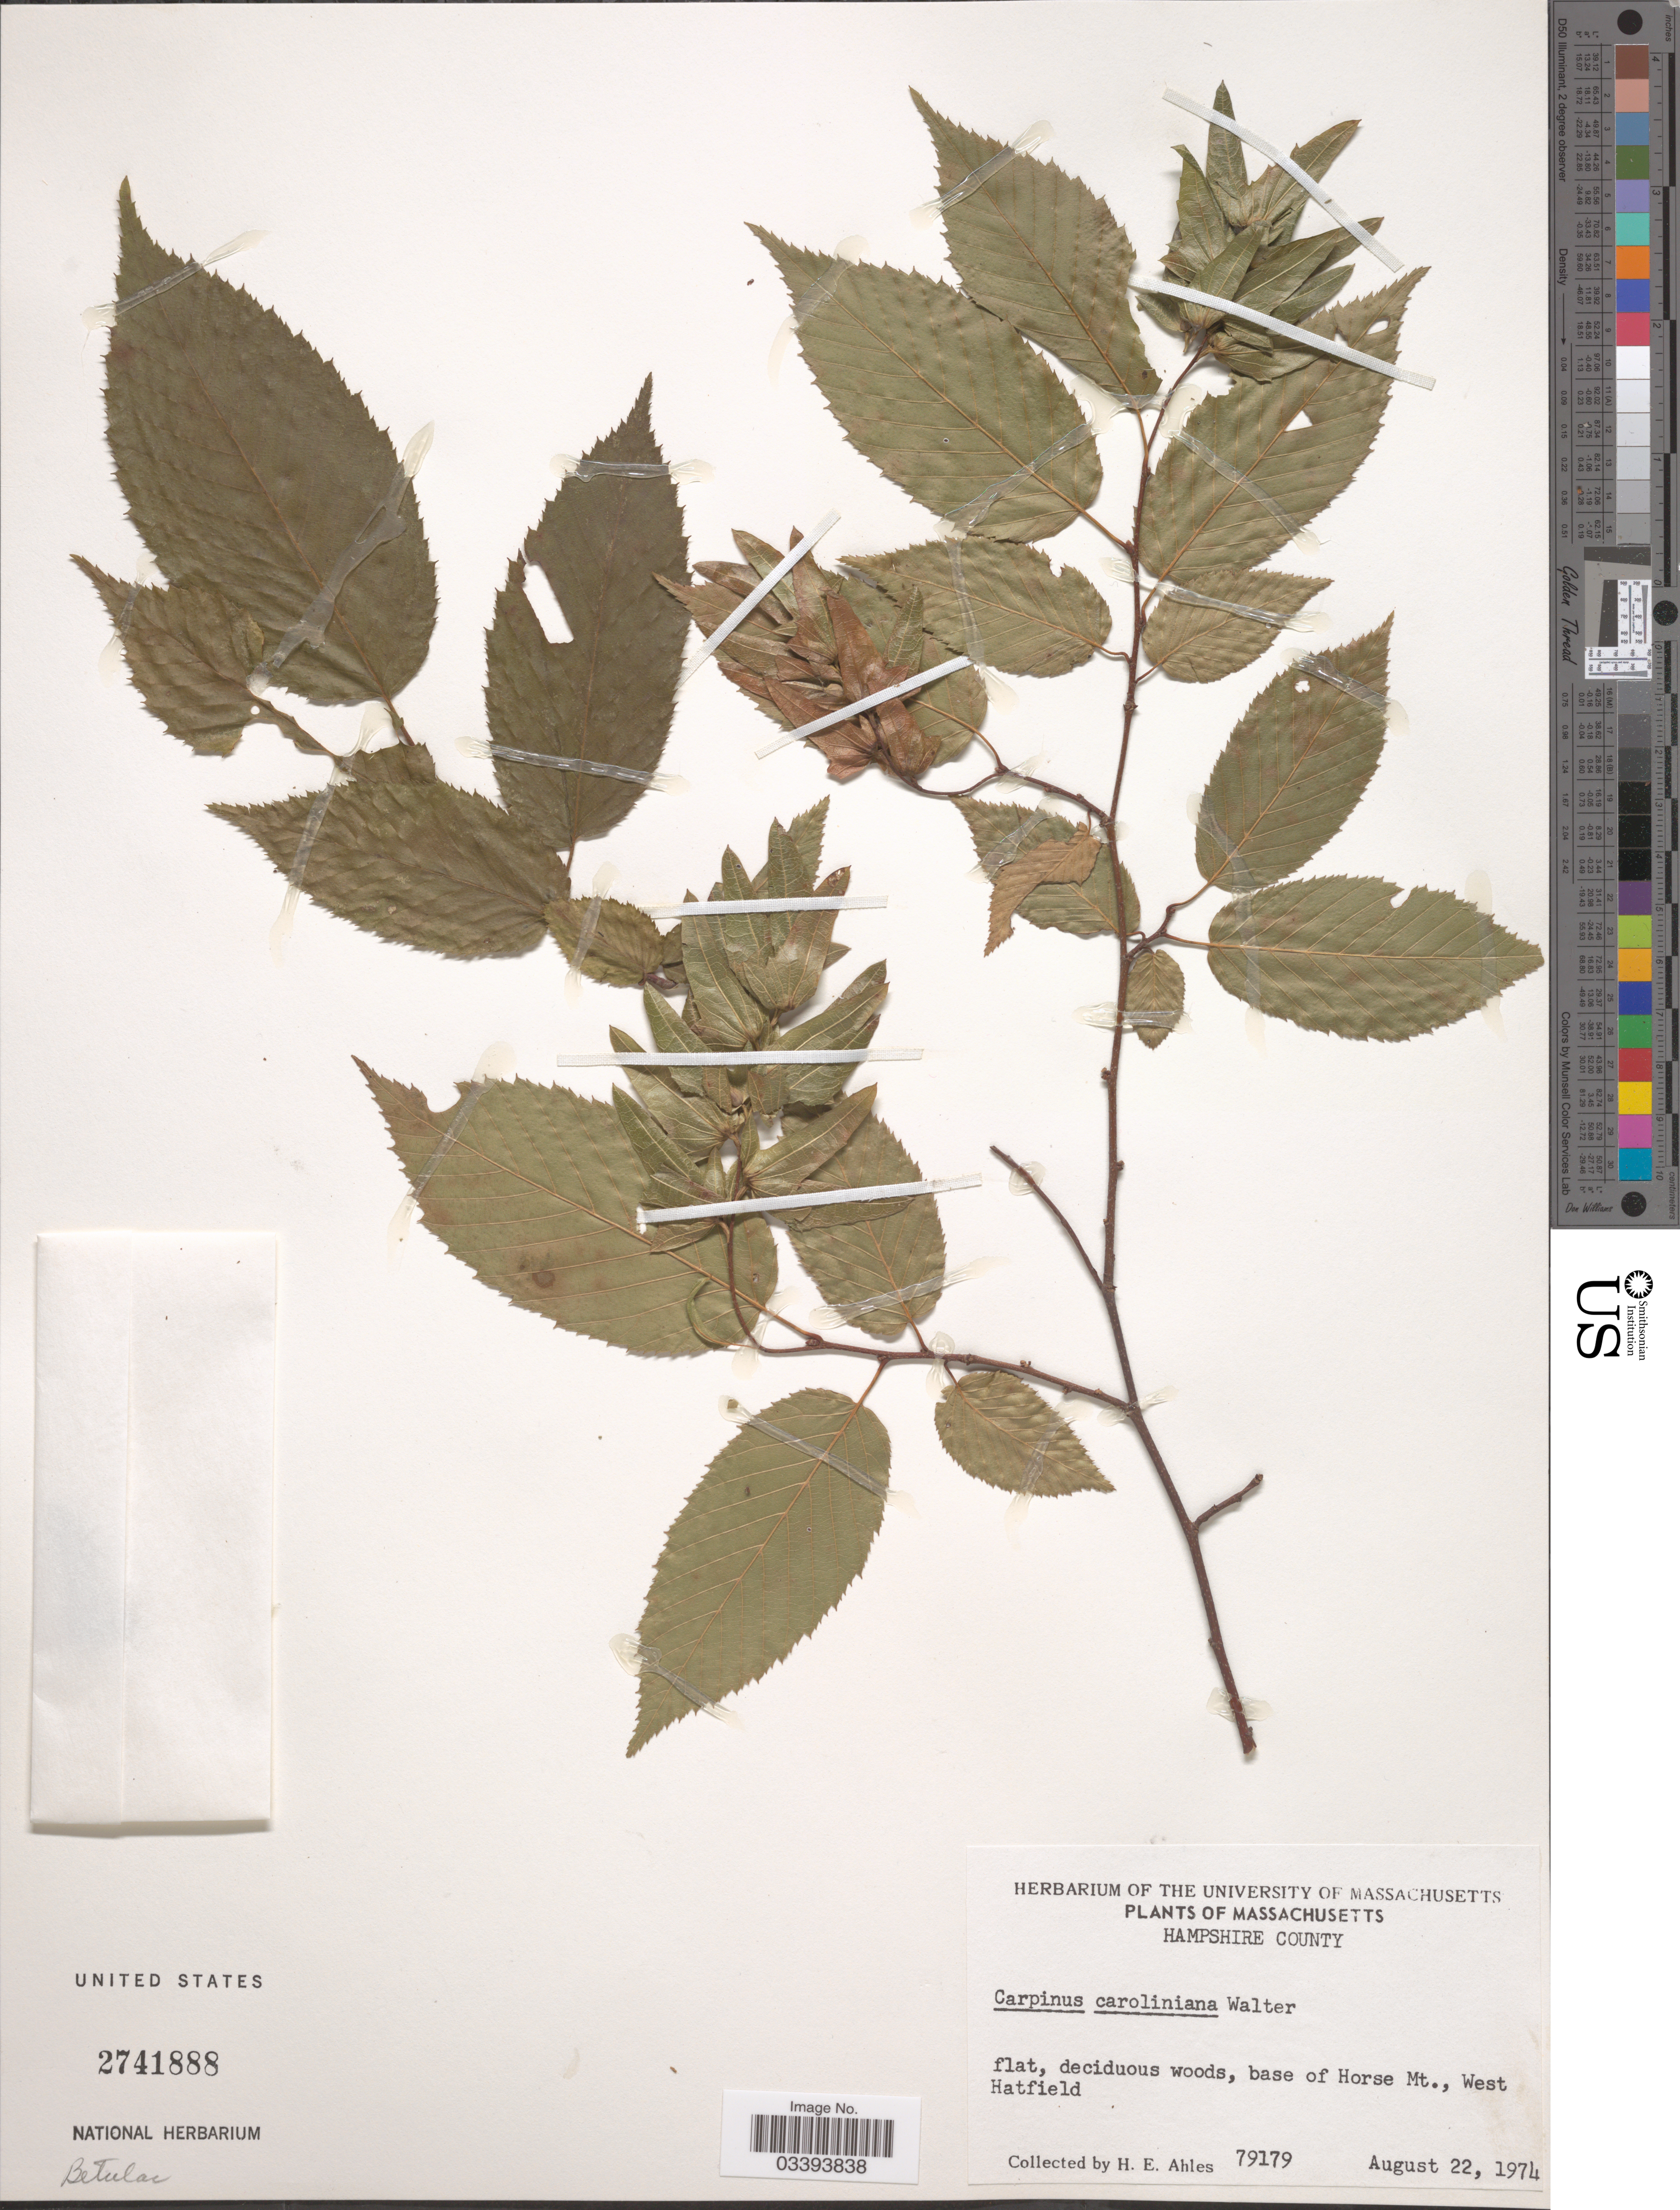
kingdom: Plantae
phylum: Tracheophyta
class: Magnoliopsida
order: Fagales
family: Betulaceae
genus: Carpinus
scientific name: Carpinus caroliniana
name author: Walter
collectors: H. E. Ahles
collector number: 79179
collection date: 1974-08-22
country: United States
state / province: Massachusetts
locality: Hampshire County. Base of Horse Mt., West Hatfield.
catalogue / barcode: US 2741888